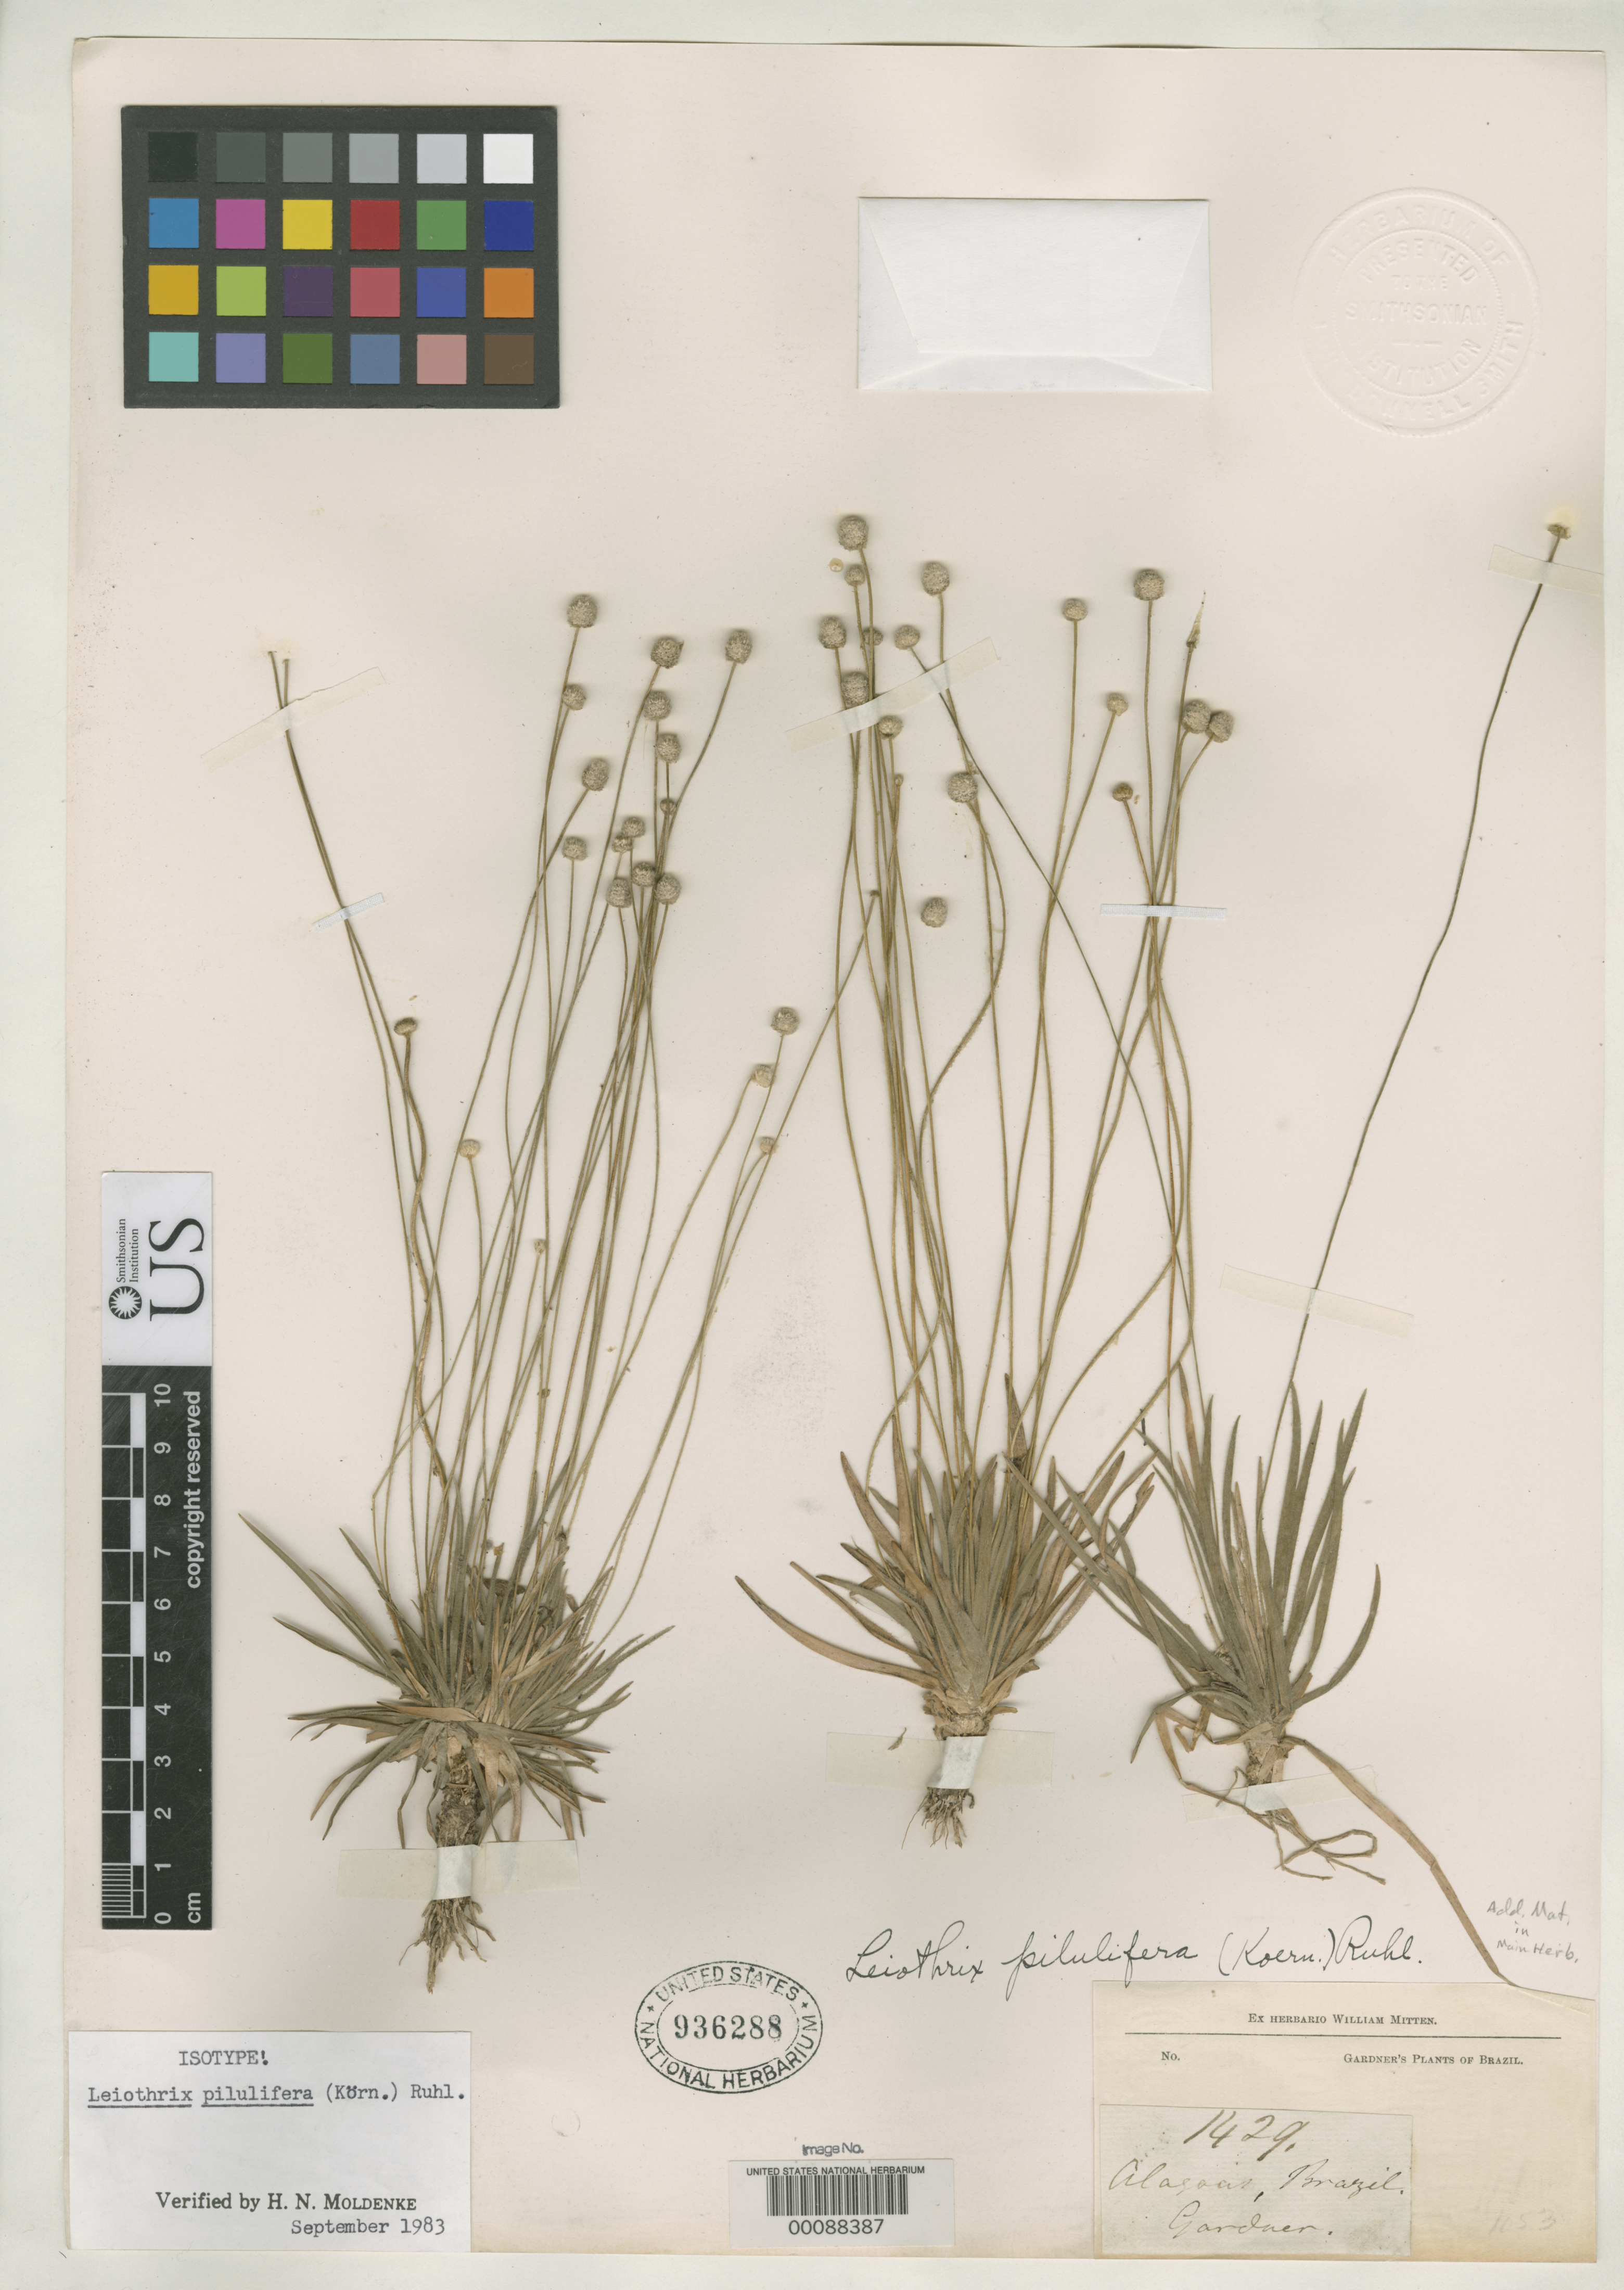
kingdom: Plantae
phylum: Tracheophyta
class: Liliopsida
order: Poales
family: Eriocaulaceae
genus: Paepalanthus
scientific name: Paepalanthus pilulifer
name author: Körn. in Mart.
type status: Isotype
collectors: G. Gardner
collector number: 1429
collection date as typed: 1840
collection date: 1840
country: Brazil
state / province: Alagoas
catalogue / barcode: US 936288